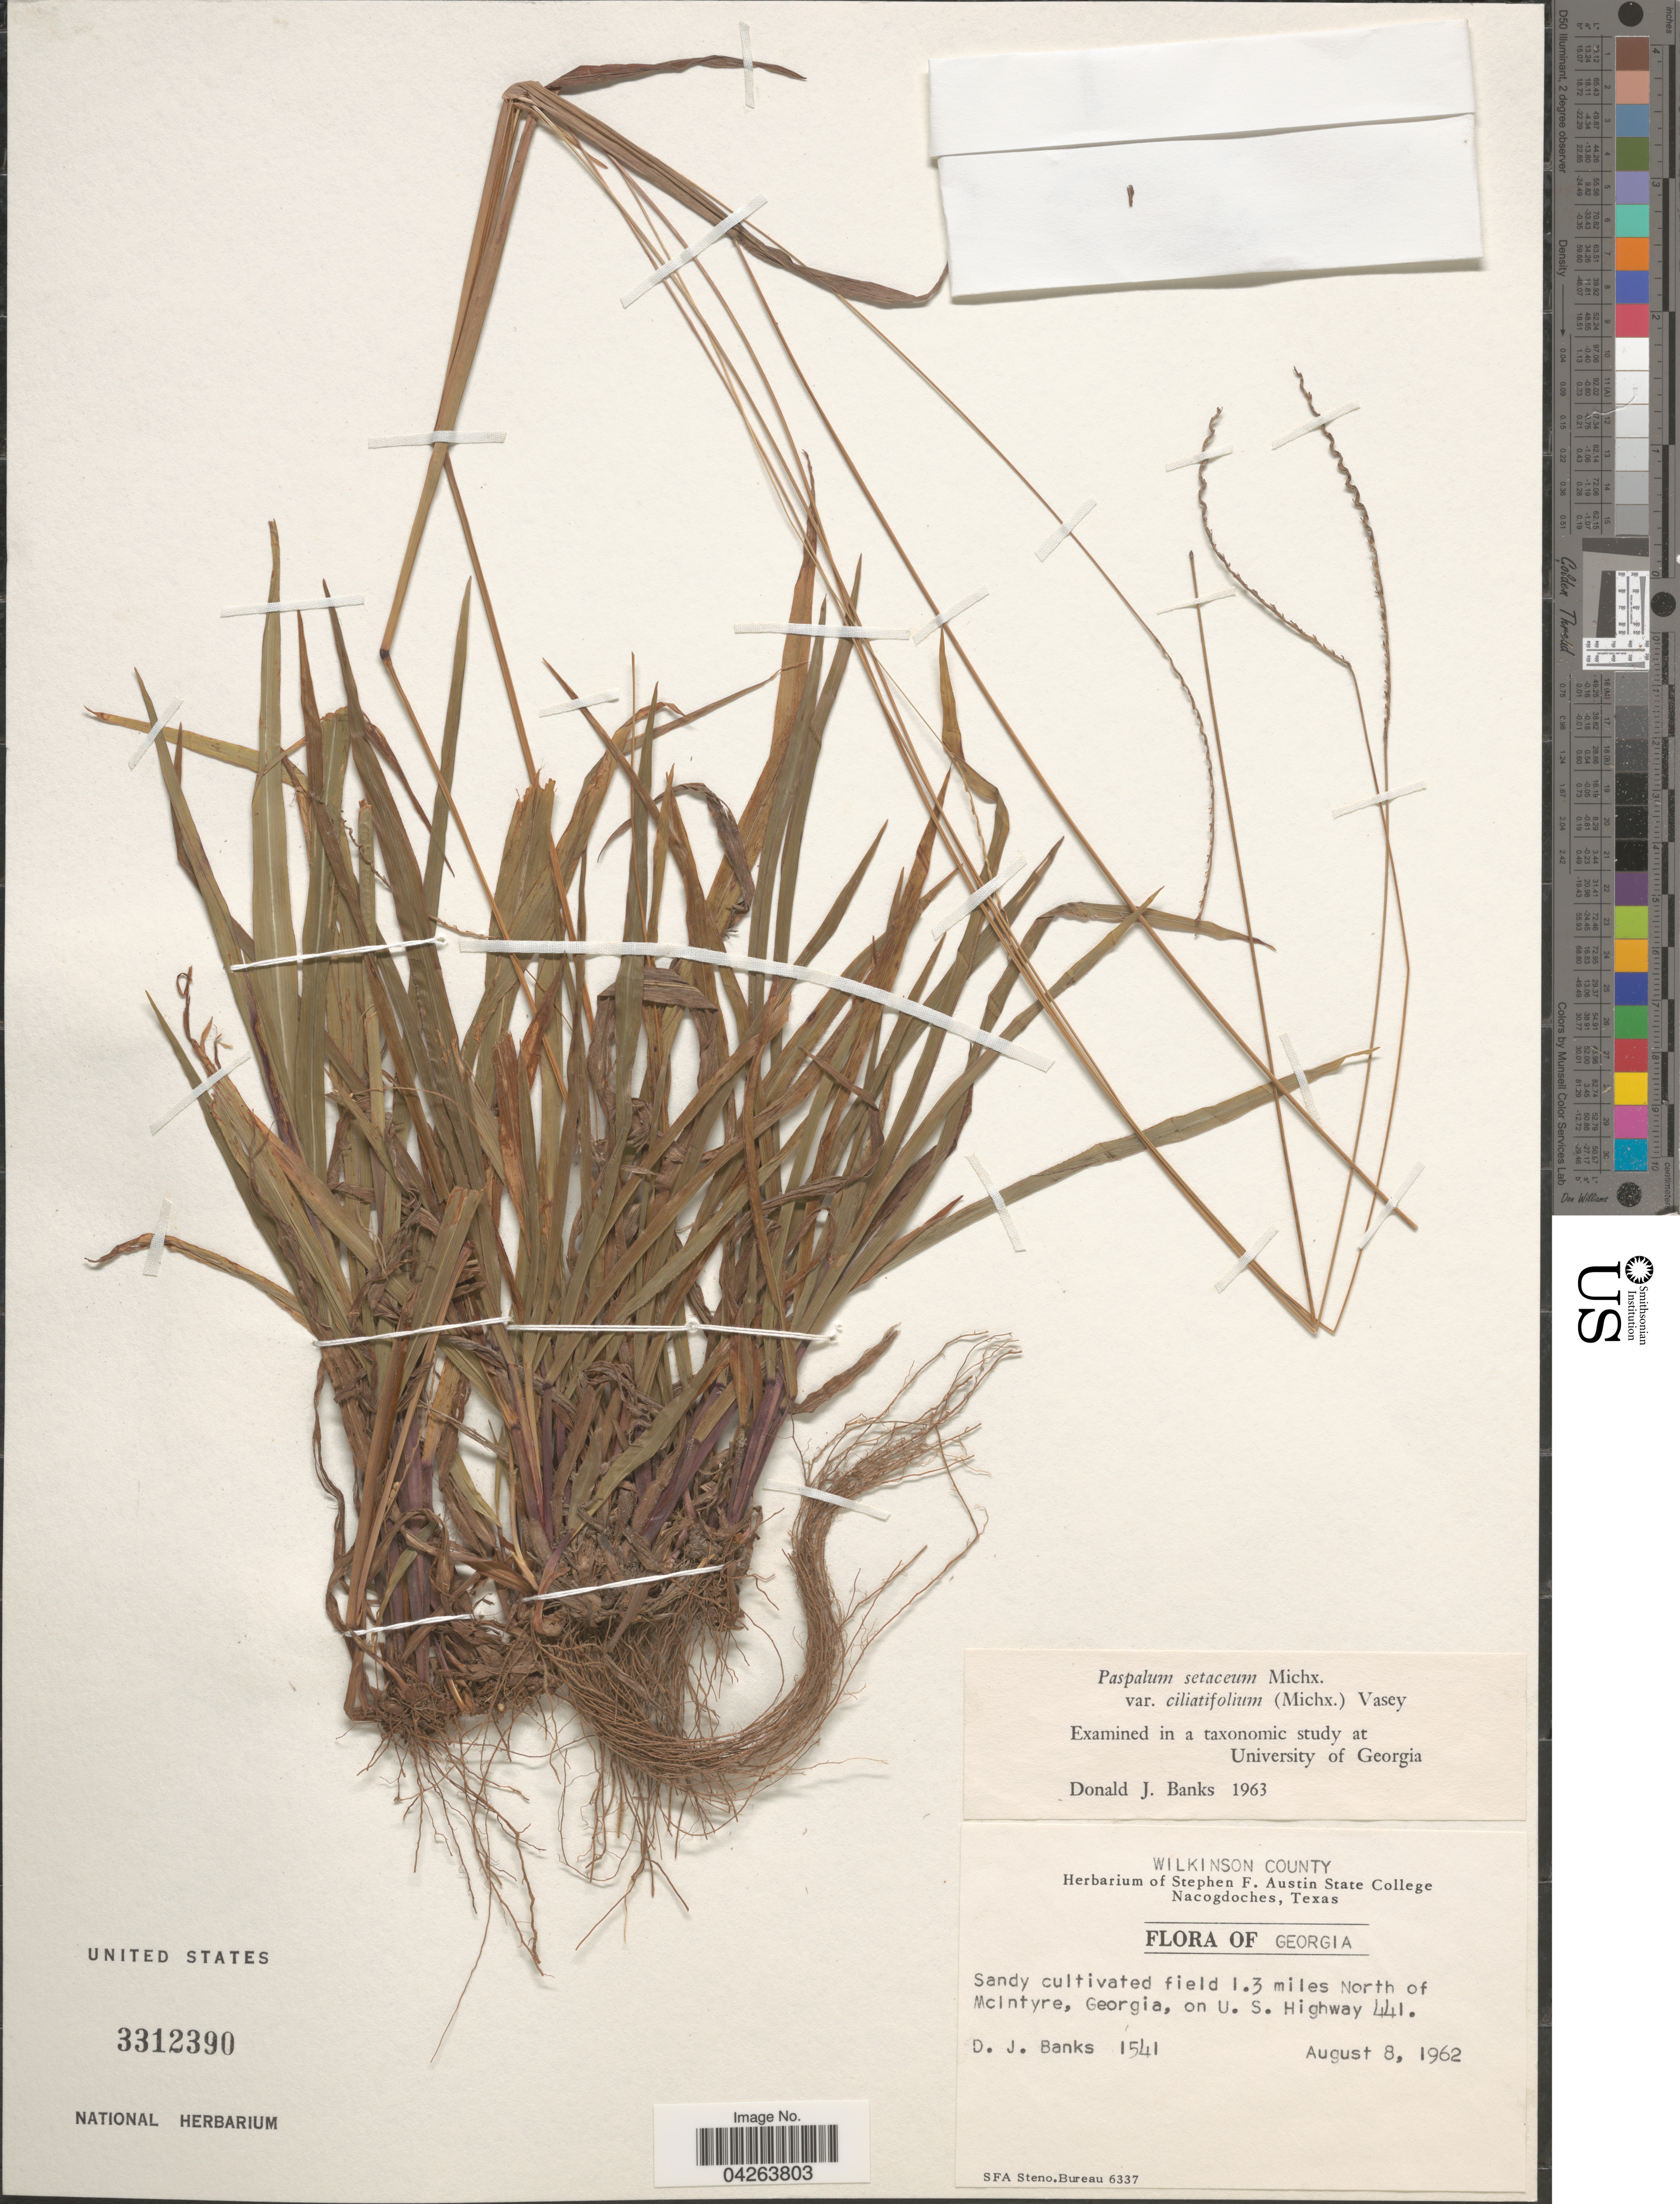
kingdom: Plantae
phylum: Tracheophyta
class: Liliopsida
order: Poales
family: Poaceae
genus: Paspalum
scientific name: Paspalum setaceum var. ciliatifolium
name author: (Michx.) Vasey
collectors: D. J. Banks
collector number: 1541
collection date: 1962-08-08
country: United States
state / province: Georgia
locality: Wilkinson County. Sandy cultivated field 1.3 miles North of McIntyre, Georgia, on U.S. Highway 441.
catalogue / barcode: US 3312390